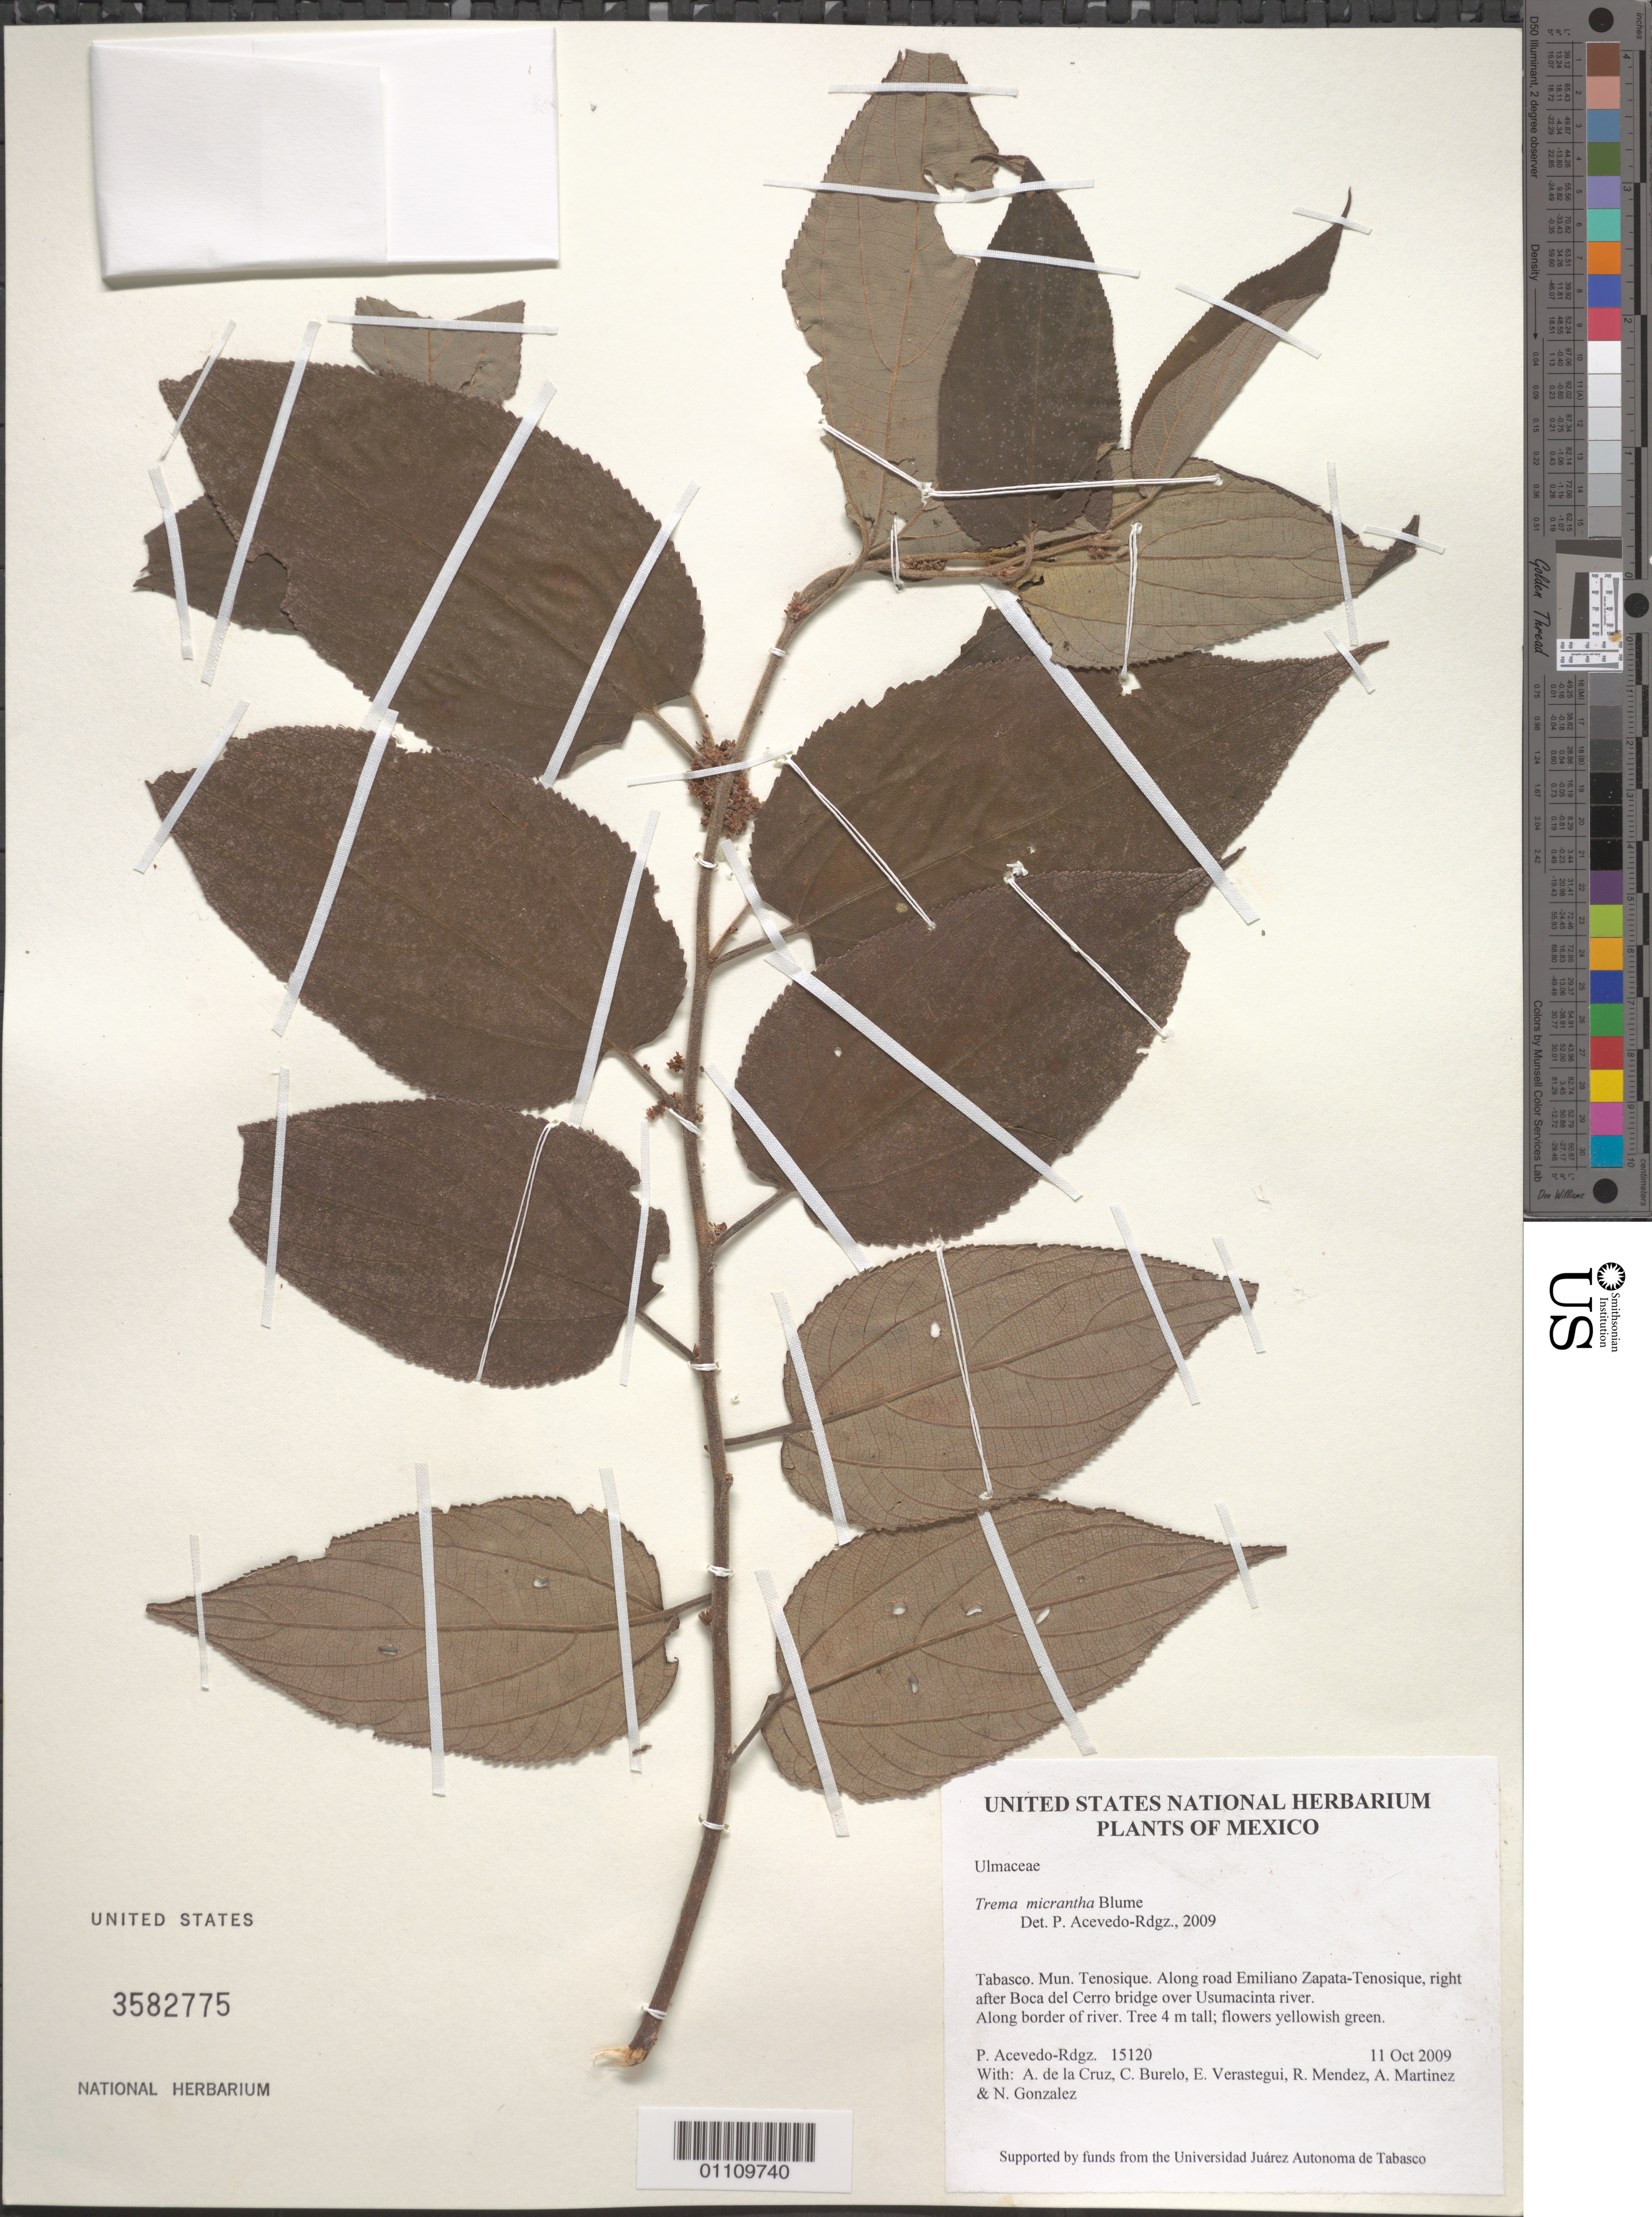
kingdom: Plantae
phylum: Tracheophyta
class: Magnoliopsida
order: Rosales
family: Cannabaceae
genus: Trema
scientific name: Trema micranthum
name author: (L.) Blume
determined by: Acevedo-Rodríguez, P., (BOT), Smithsonian Institution - National Museum of Natural History (UNITED STATES)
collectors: P. Acevedo-Rodr., A. de la Cruz, C. Burelo, E. Verastegui, R. Mendez & A. Martinez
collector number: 15120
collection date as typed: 11 Oct 2009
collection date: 2009-10-11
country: Mexico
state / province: Tabasco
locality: Mun. Tenosique. Along road Emiliano Zapata-Tenosique, right after Boca del Cerro bridge over Usumacinta river.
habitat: Along border of river.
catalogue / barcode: US 3582775